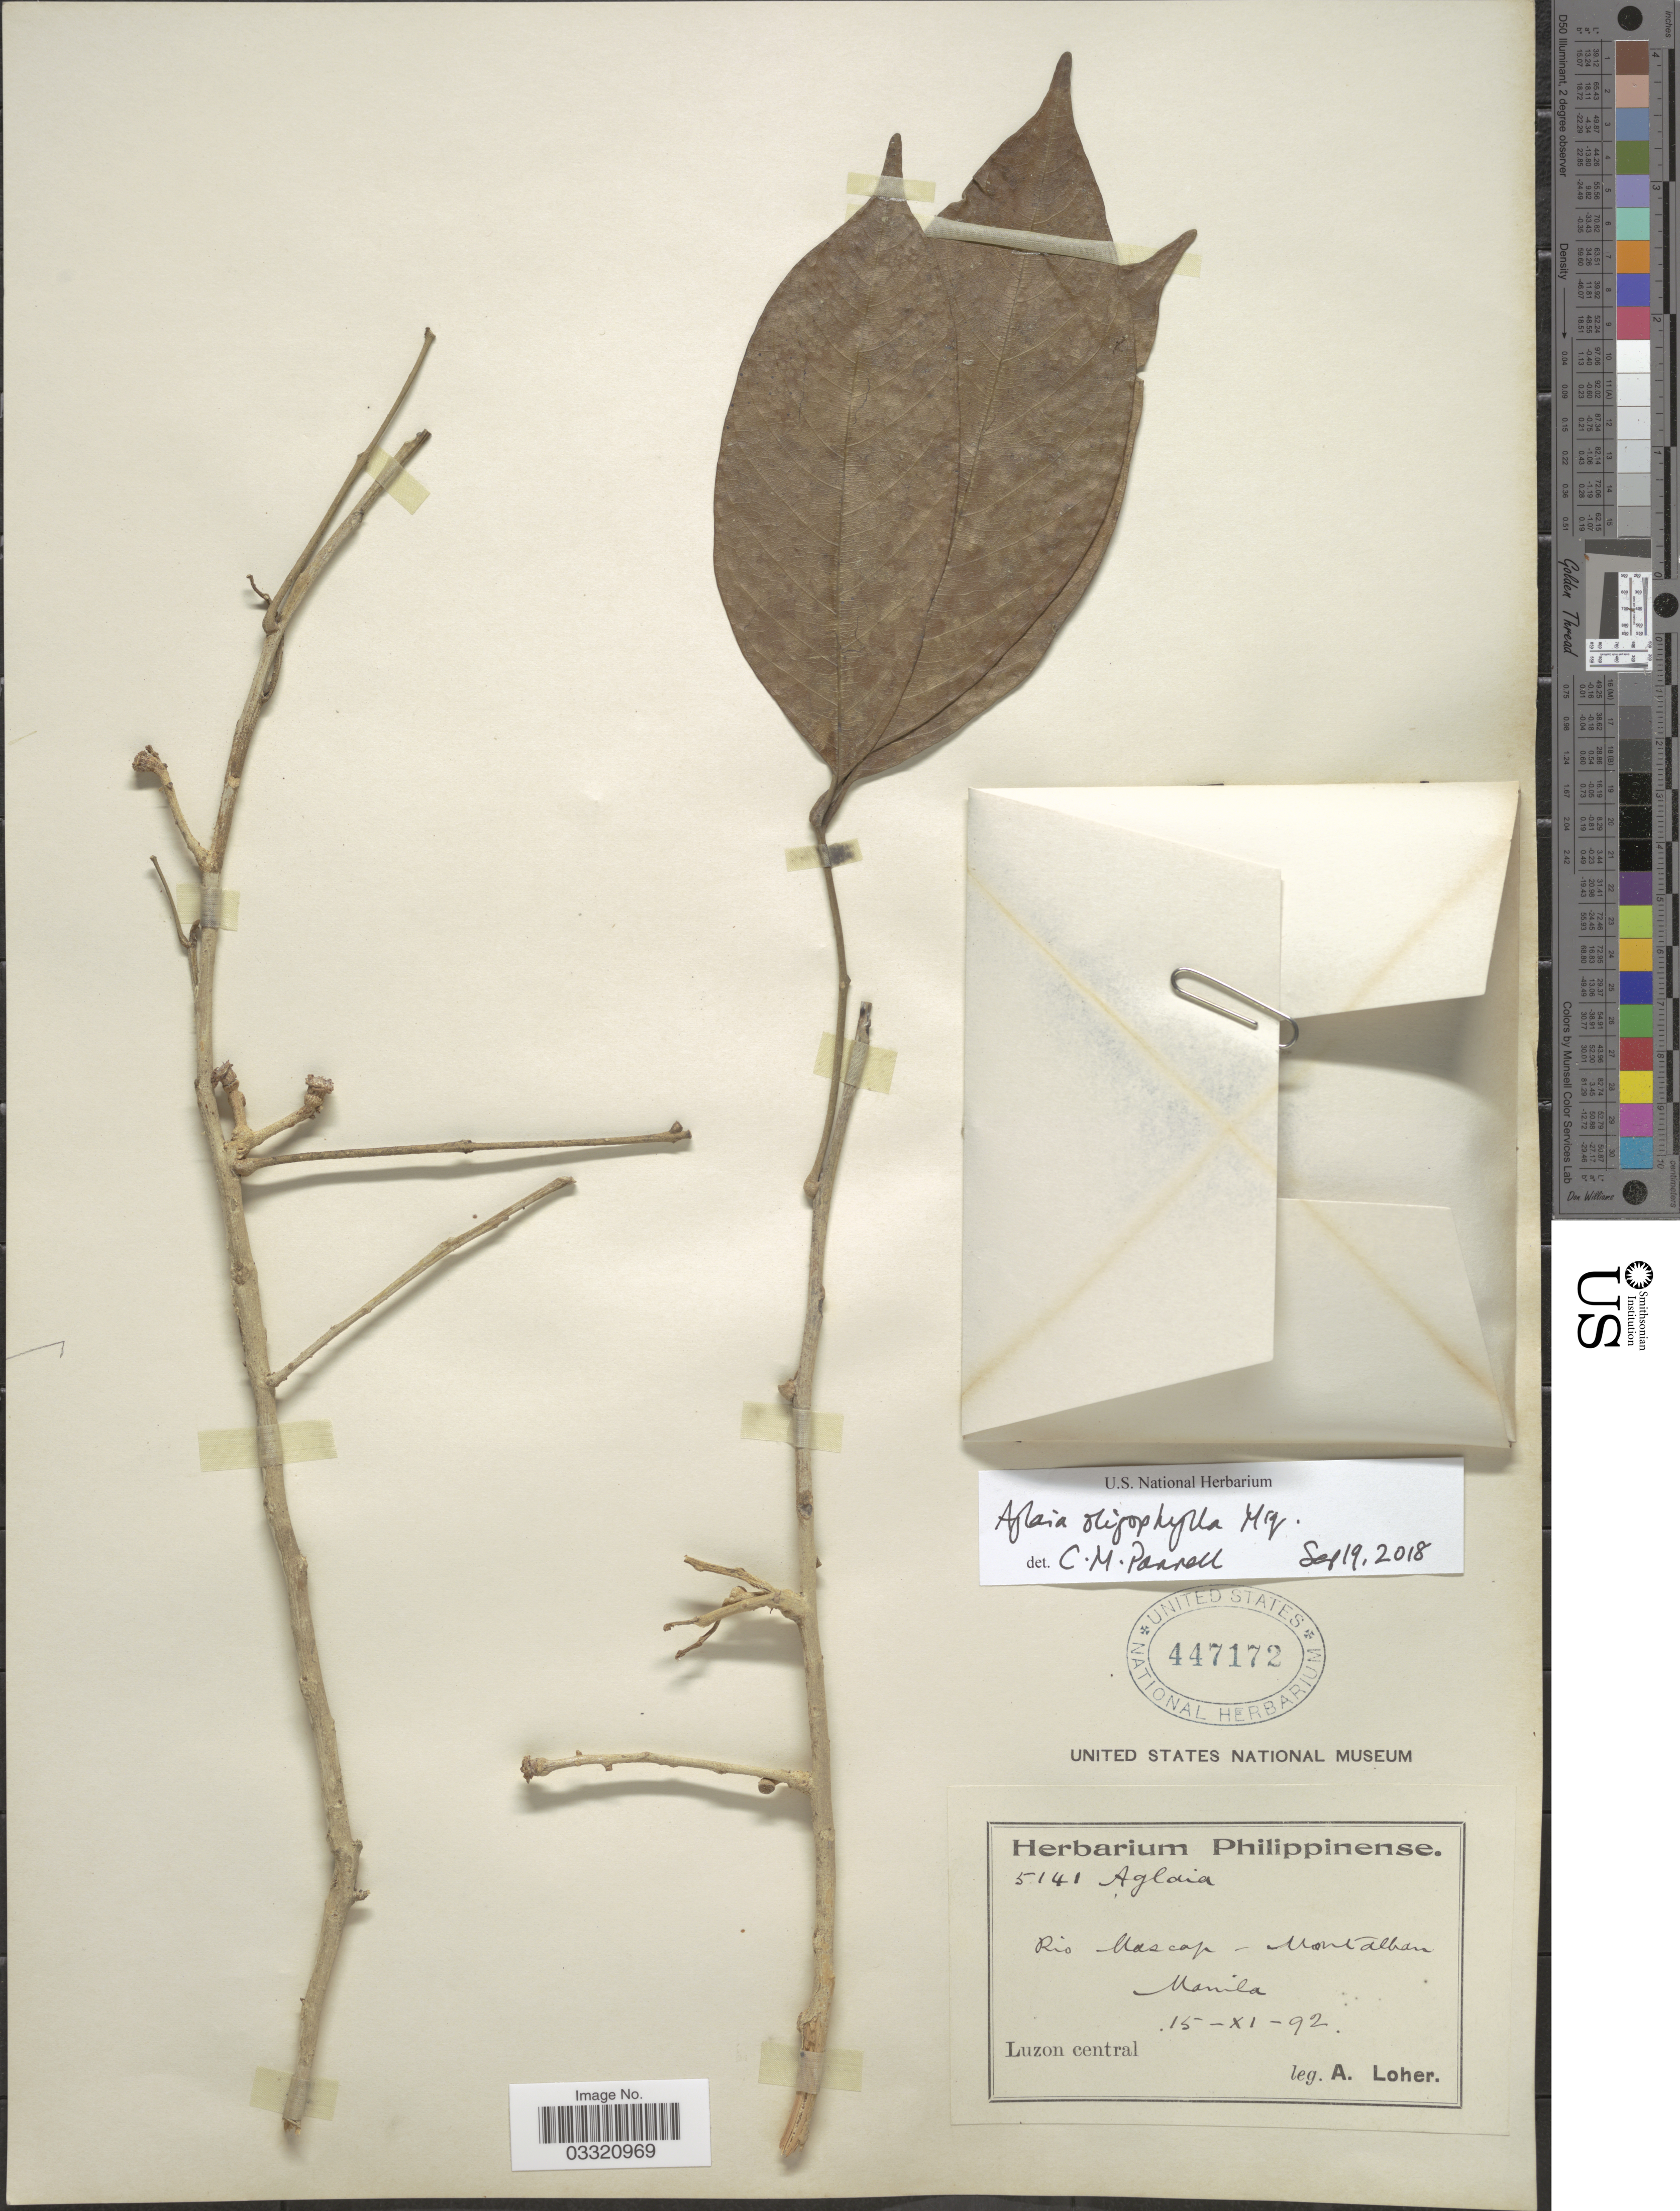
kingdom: Plantae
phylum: Tracheophyta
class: Magnoliopsida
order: Sapindales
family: Meliaceae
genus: Aglaia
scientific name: Aglaia oligophylla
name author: Miq.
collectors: A. Loher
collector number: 5141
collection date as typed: Transcribed d/m/y: 15/11/92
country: Philippines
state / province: Central Luzon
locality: Rio Uascap - Montalban. Manila. Luzon Central.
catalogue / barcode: US 447172